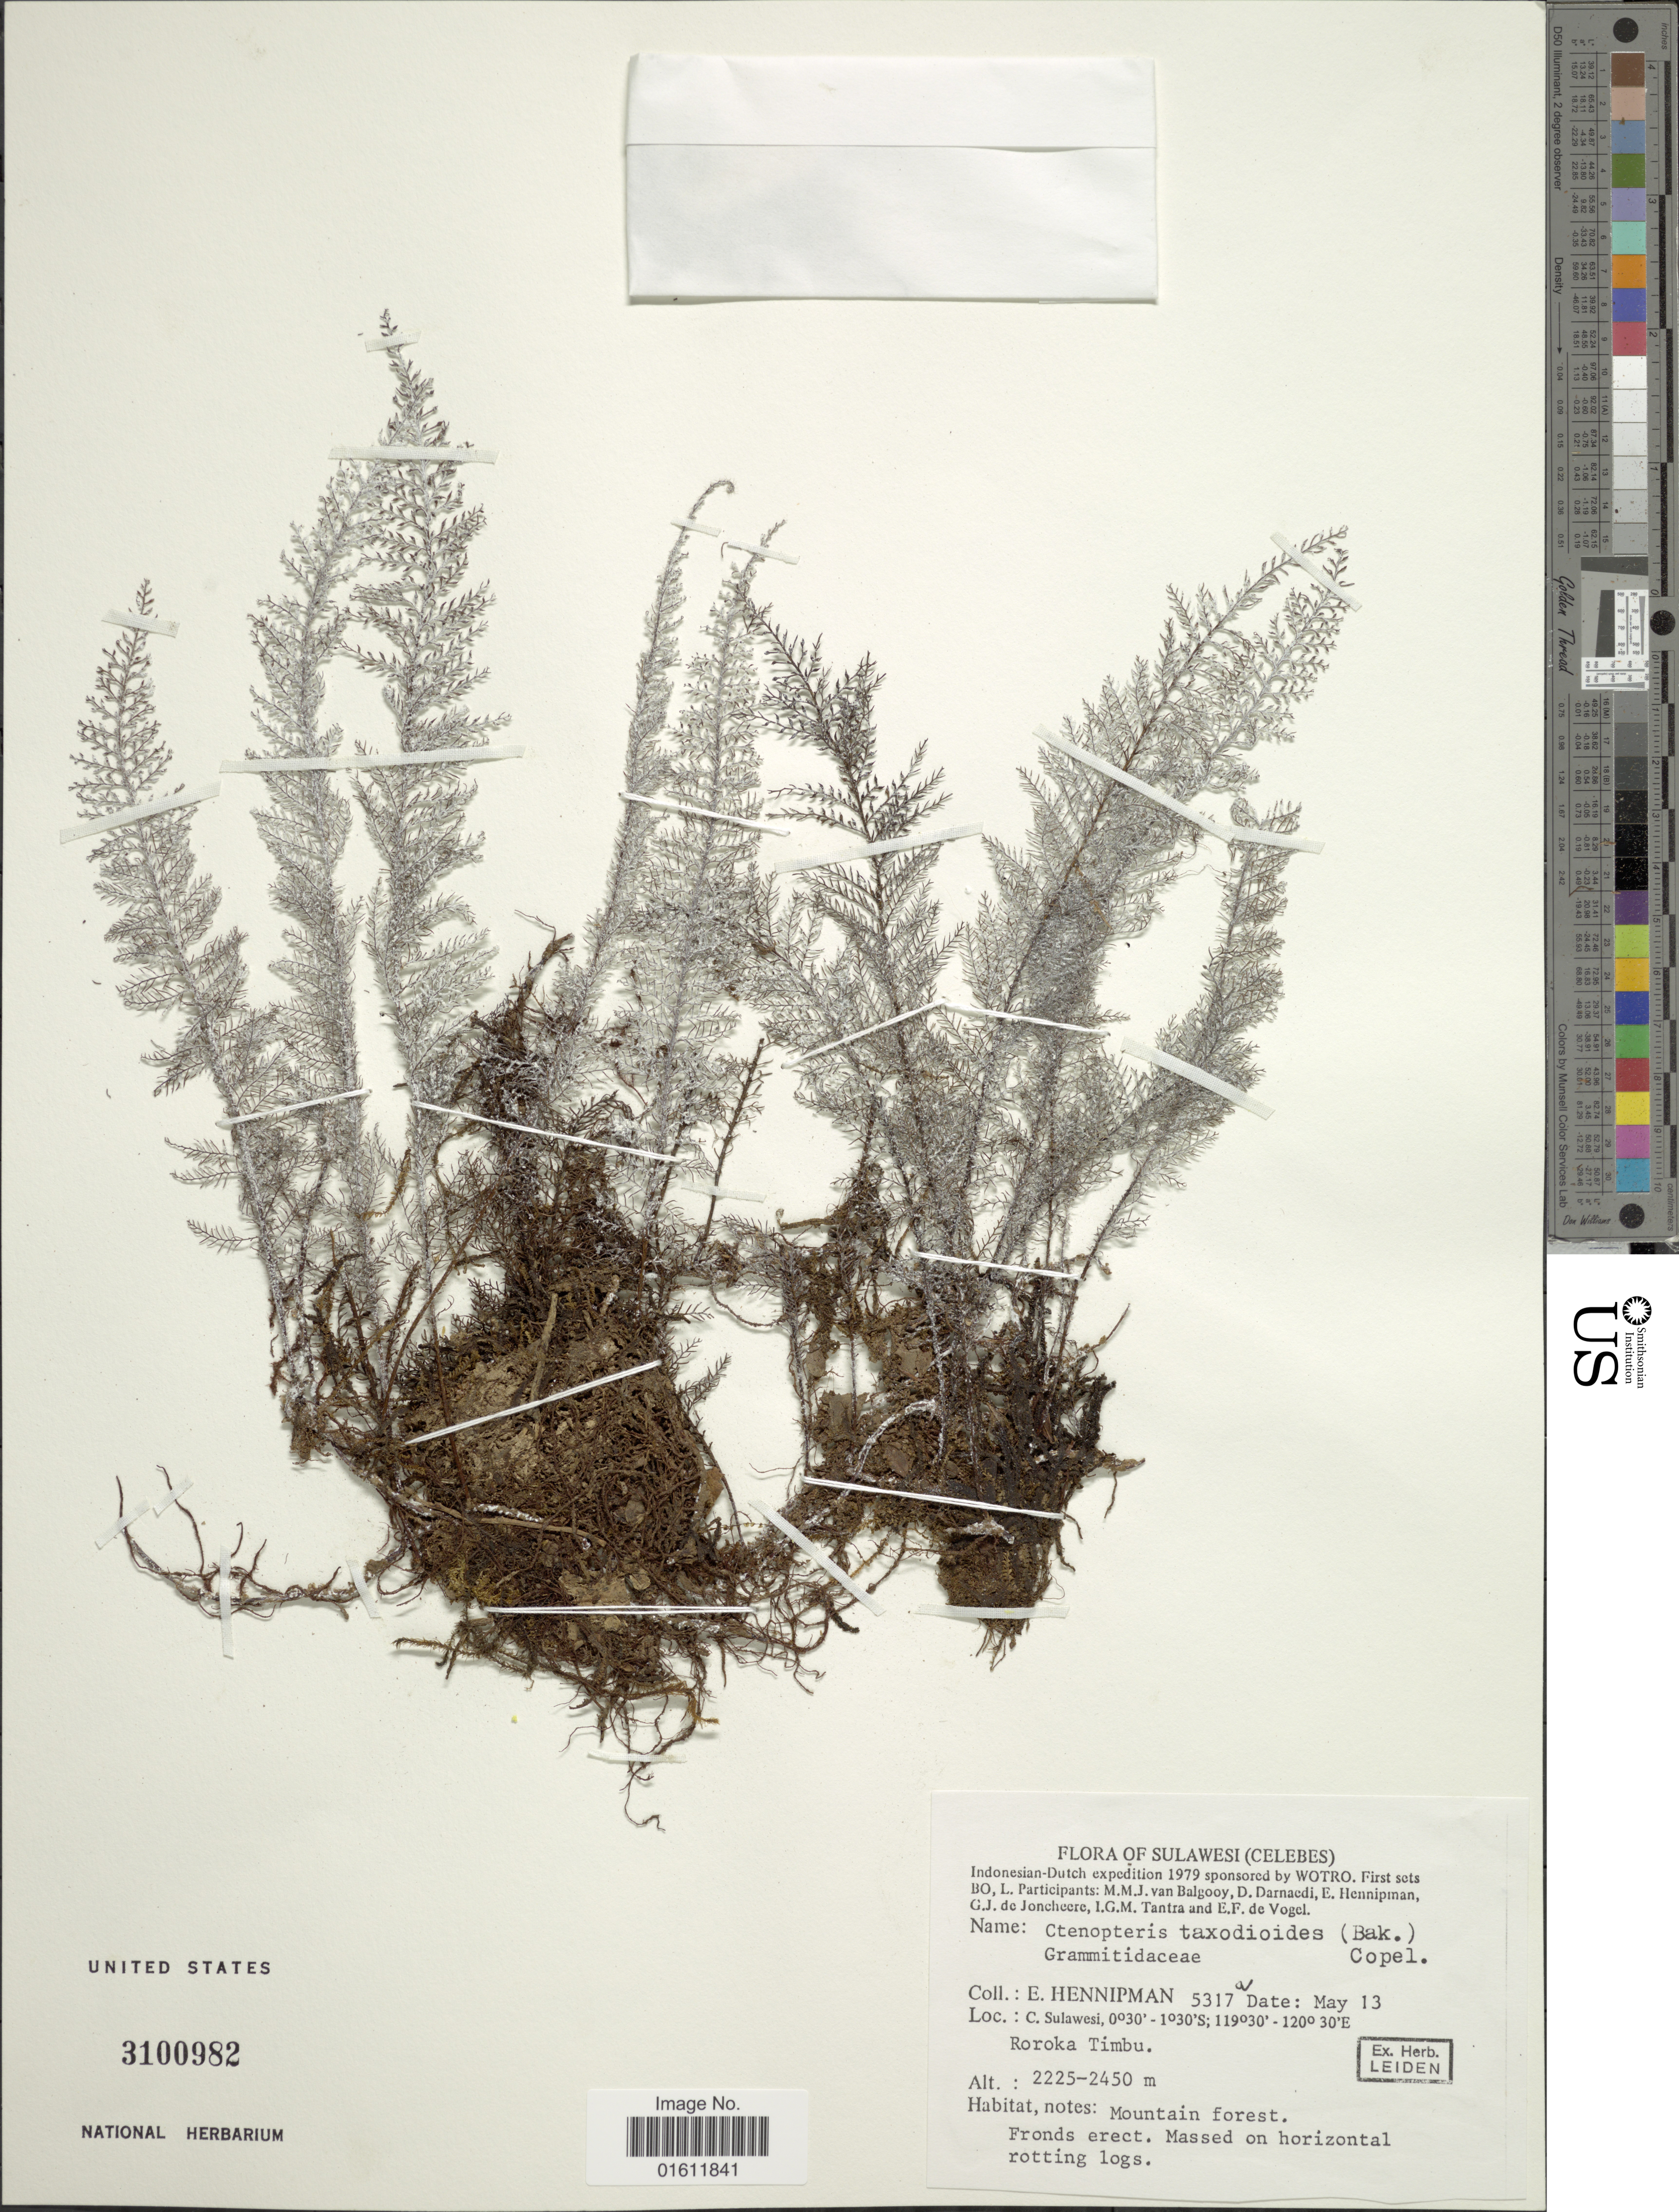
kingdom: Plantae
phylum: Tracheophyta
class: Polypodiopsida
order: Polypodiales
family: Polypodiaceae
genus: Themelium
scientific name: Themelium taxodioides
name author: (Baker) Parris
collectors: E. Hennipman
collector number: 5317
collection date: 1979-05-13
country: Indonesia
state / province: Sulawesi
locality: C. Sulawesi, Roroka Timbu.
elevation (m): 2225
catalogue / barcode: US 3100982